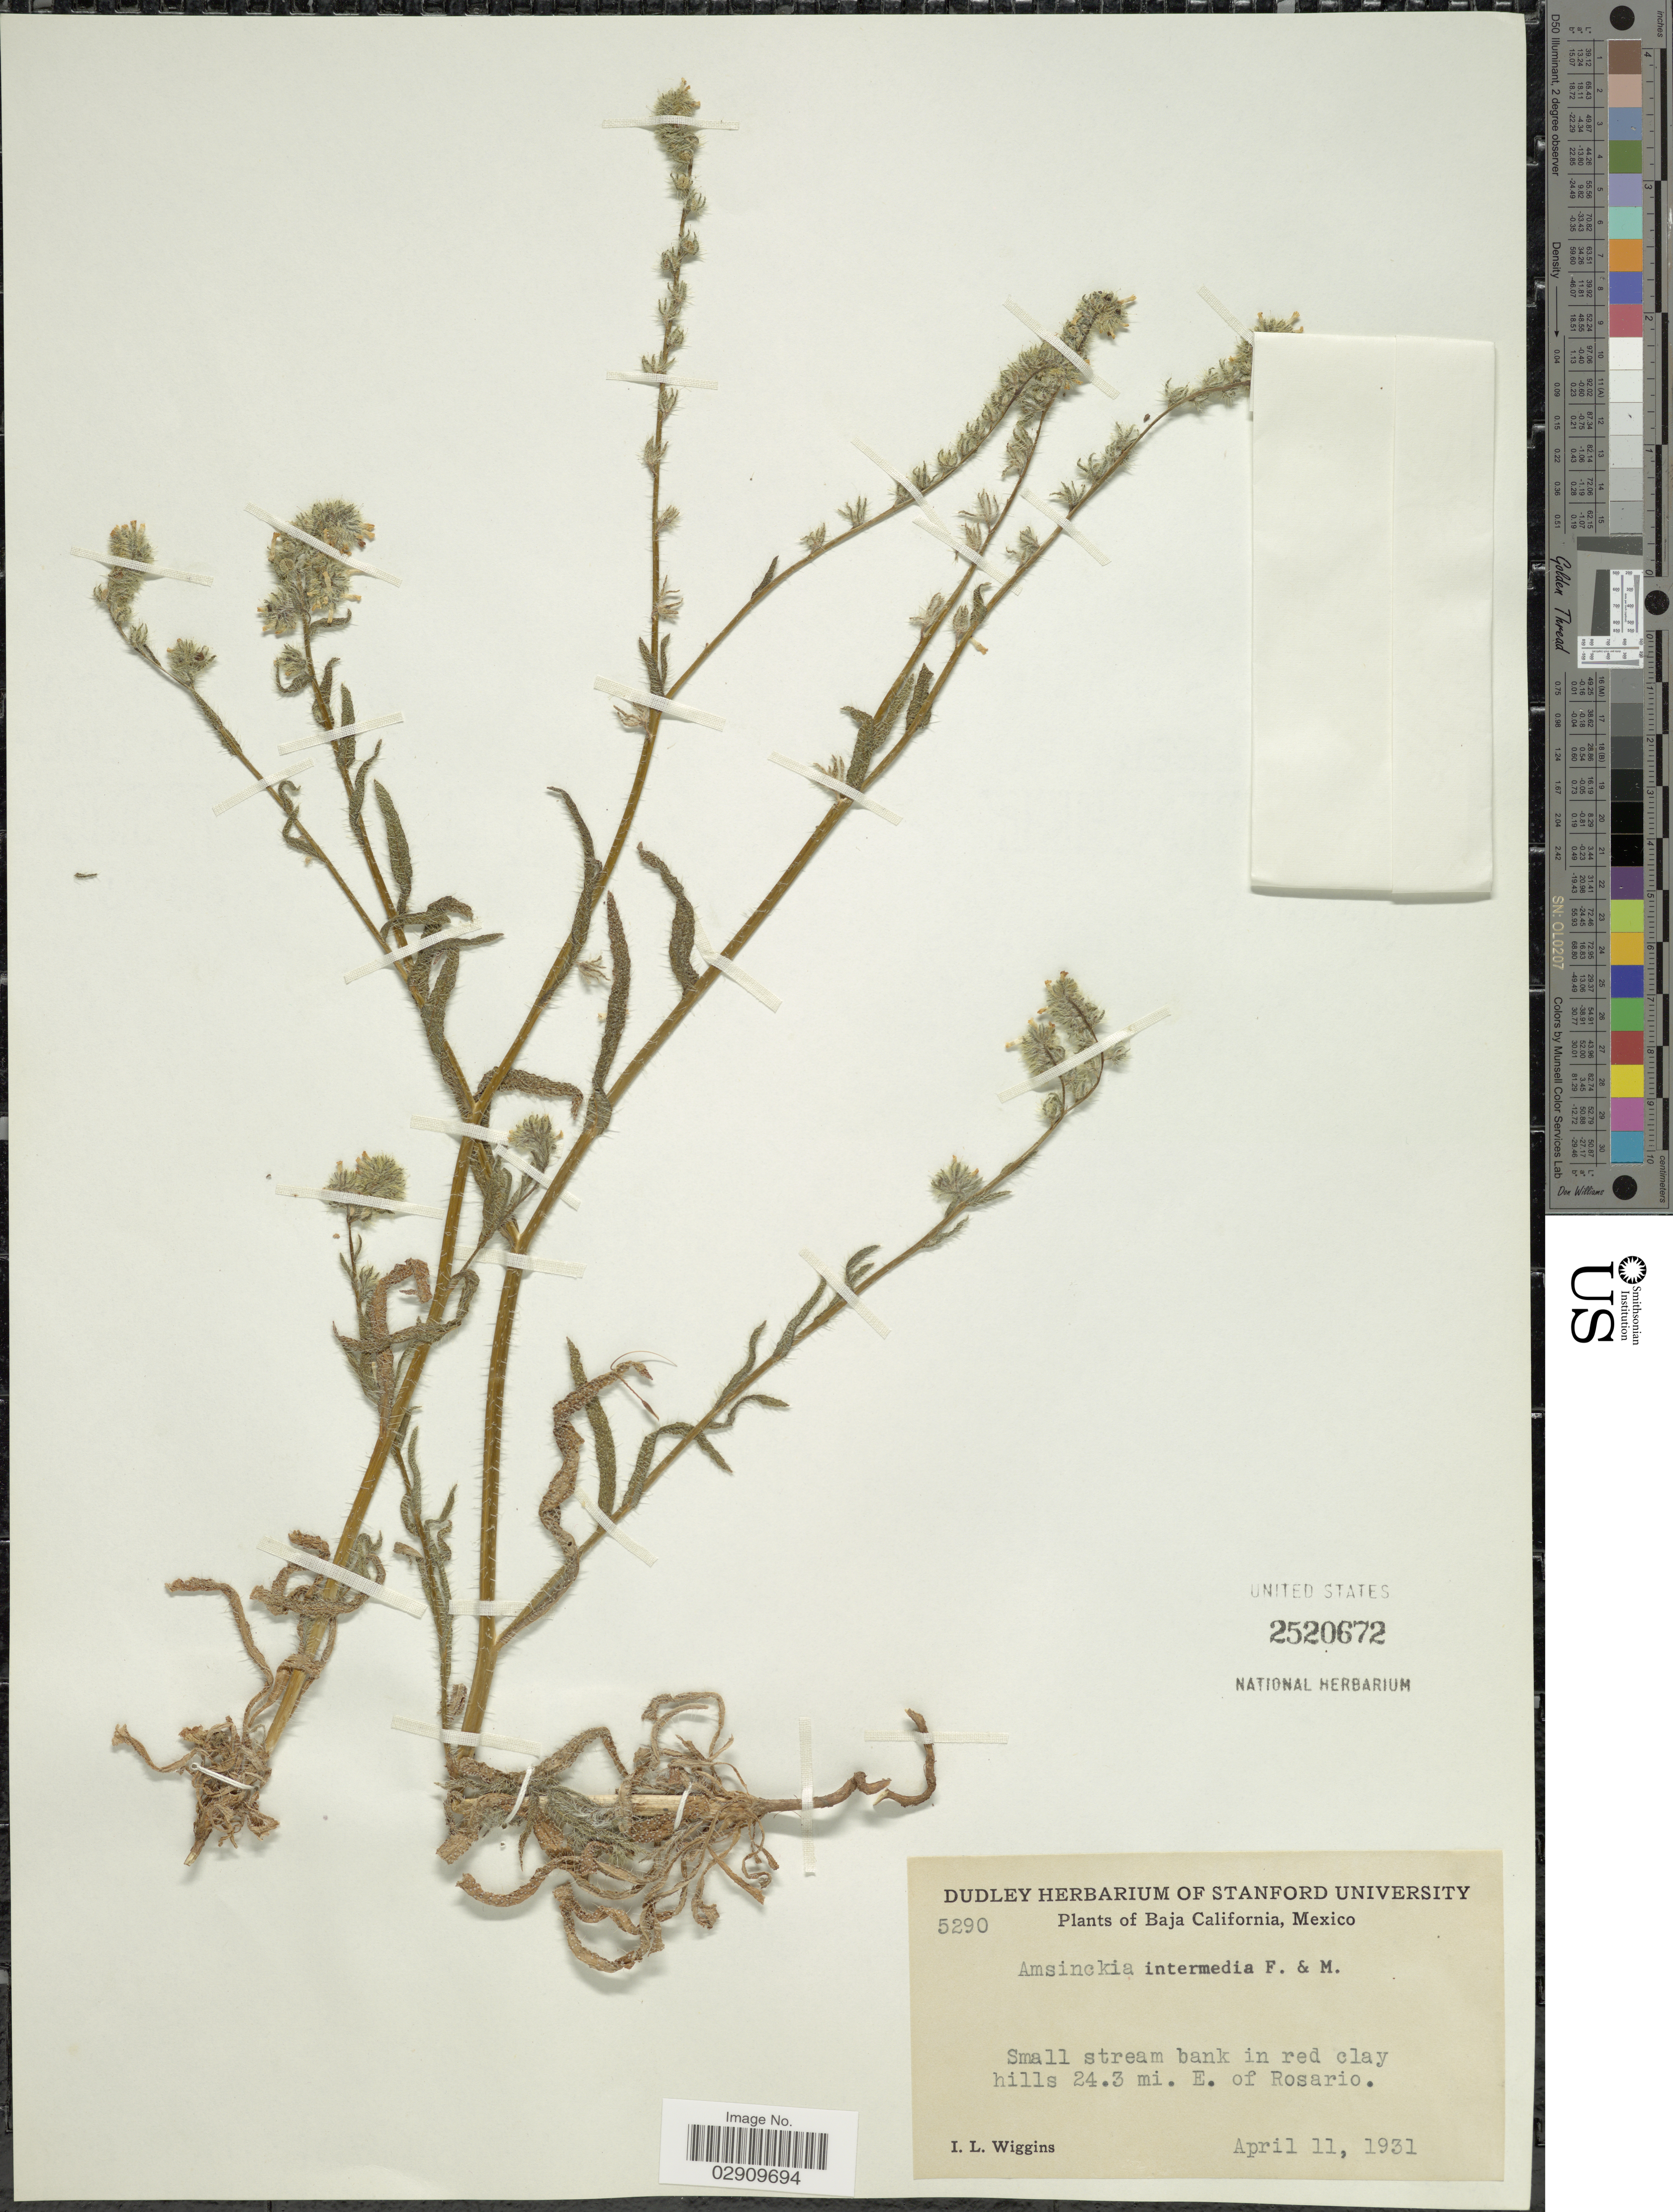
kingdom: Plantae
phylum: Tracheophyta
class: Magnoliopsida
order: Boraginales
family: Boraginaceae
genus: Amsinckia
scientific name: Amsinckia menziesii var. intermedia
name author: (Fisch. & C.A. Mey.) Ganders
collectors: I. L. Wiggins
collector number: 5290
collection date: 1931-04-11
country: Mexico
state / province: Baja California Norte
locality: Small stream bank in red clay hills 24.3 mi. E. of Rosario.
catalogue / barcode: US 2520672